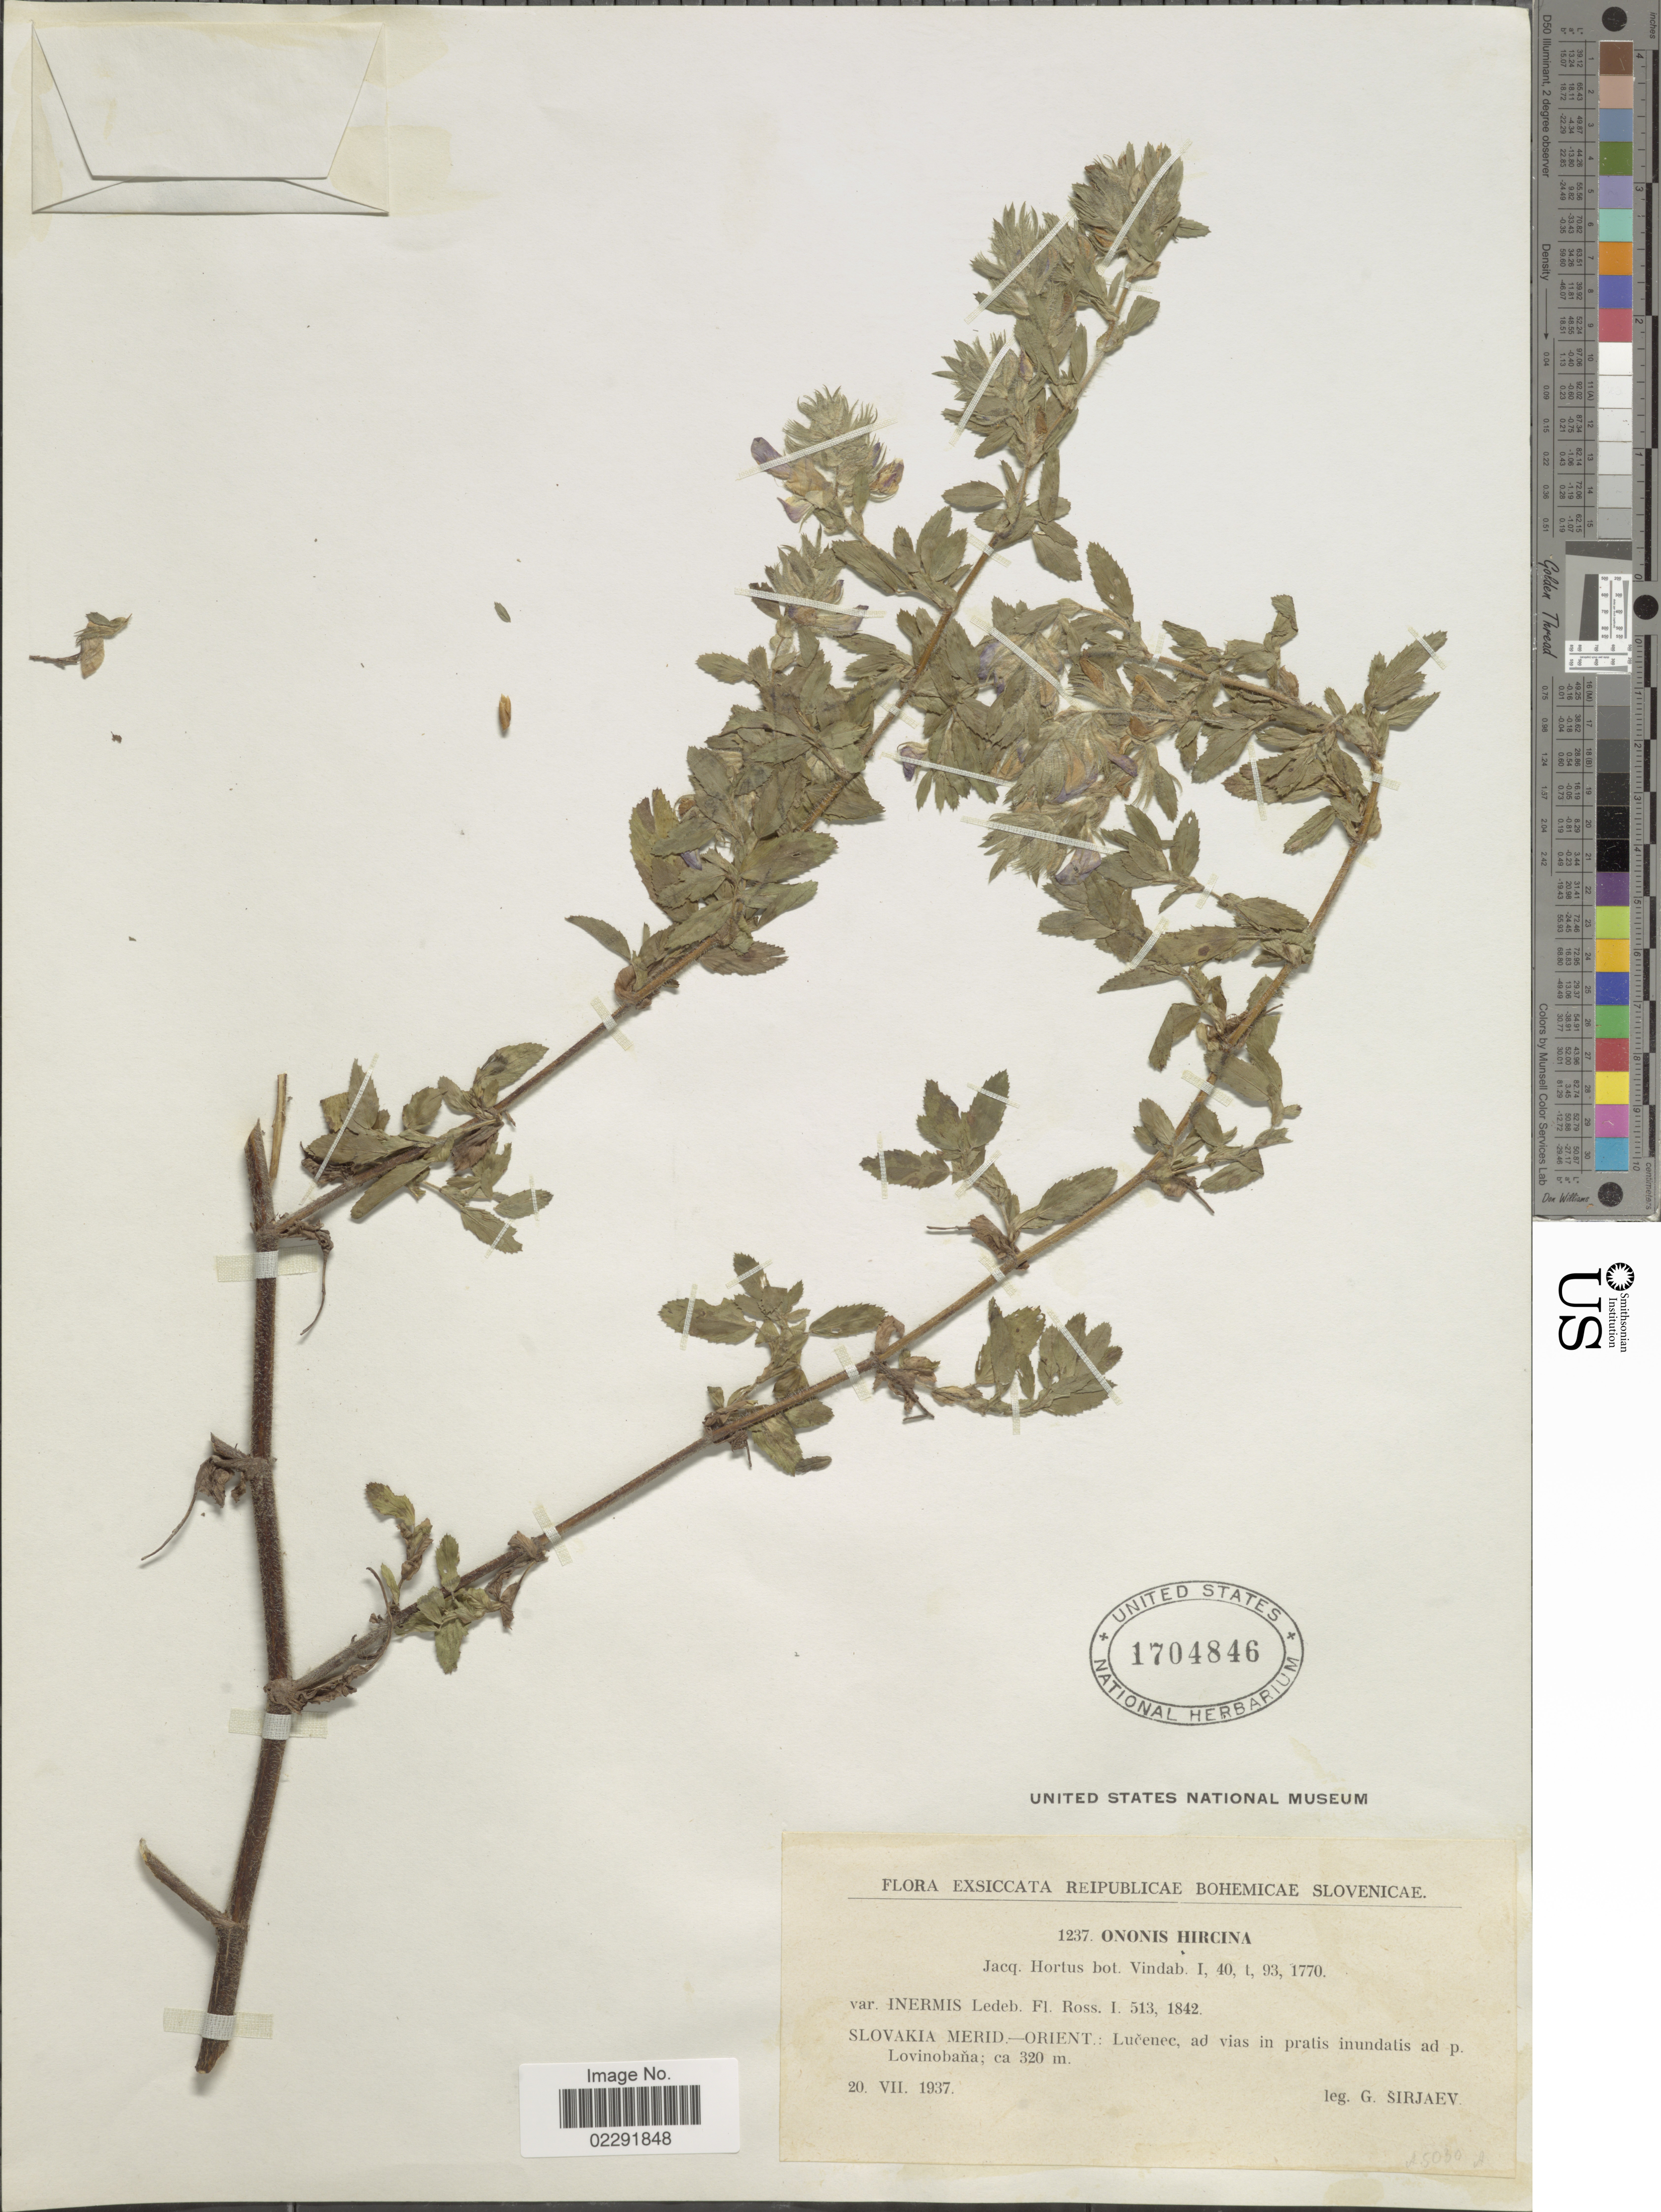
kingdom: Plantae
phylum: Tracheophyta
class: Magnoliopsida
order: Fabales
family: Fabaceae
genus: Ononis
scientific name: Ononis hircina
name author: Jacq.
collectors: G. Širjaev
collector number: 1237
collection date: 1937-07-20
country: Slovakia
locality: Slovakia merid.-orient.: Lucene, ad viad in pratis inundatis ad p. Lovinobana. [interpreted]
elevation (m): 320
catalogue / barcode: US 1704846